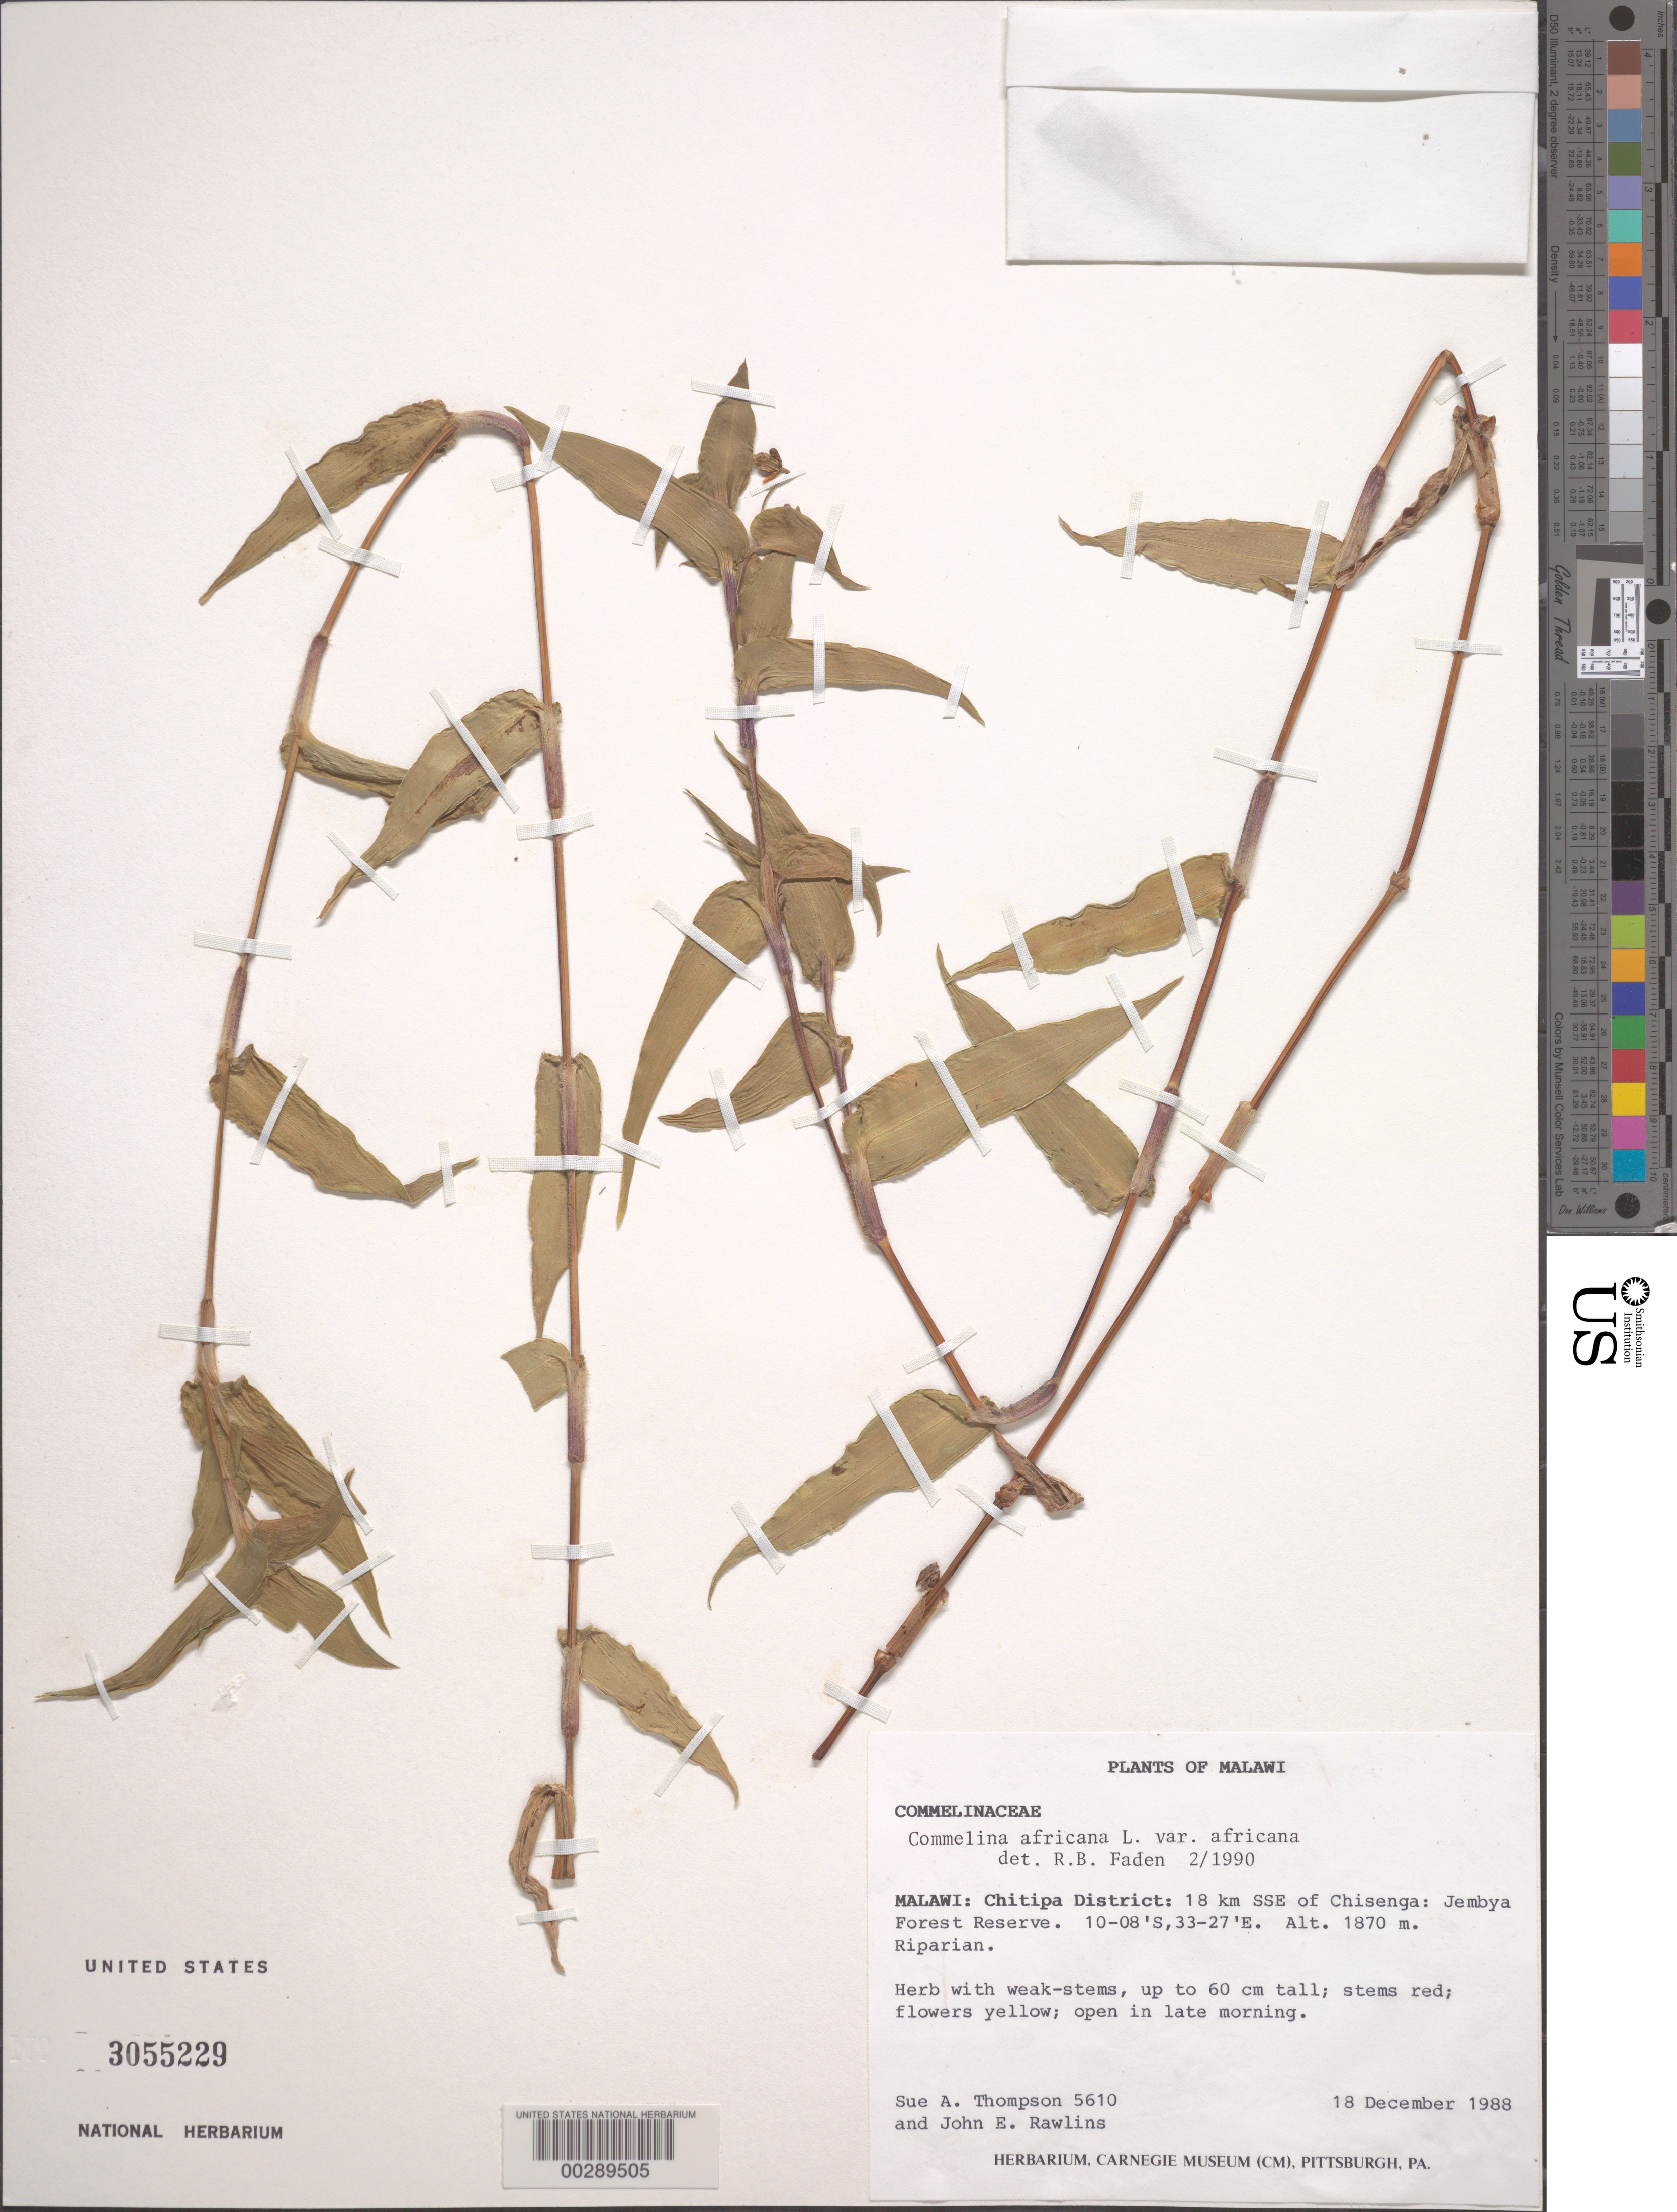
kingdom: Plantae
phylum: Tracheophyta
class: Liliopsida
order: Commelinales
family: Commelinaceae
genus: Commelina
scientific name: Commelina africana var. africana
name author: L.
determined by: Faden, Robert B., (US), Smithsonian Institution - National Museum of Natural History (UNITED STATES)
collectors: S. A. Thompson & J. Rawlins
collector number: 5610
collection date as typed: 18 Dec 1988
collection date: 1988-12-18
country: Malawi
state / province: Northern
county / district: Chitipa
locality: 18 km. sse of chisenga; jembya forest reserve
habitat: Riparian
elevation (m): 1870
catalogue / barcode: US 3055229